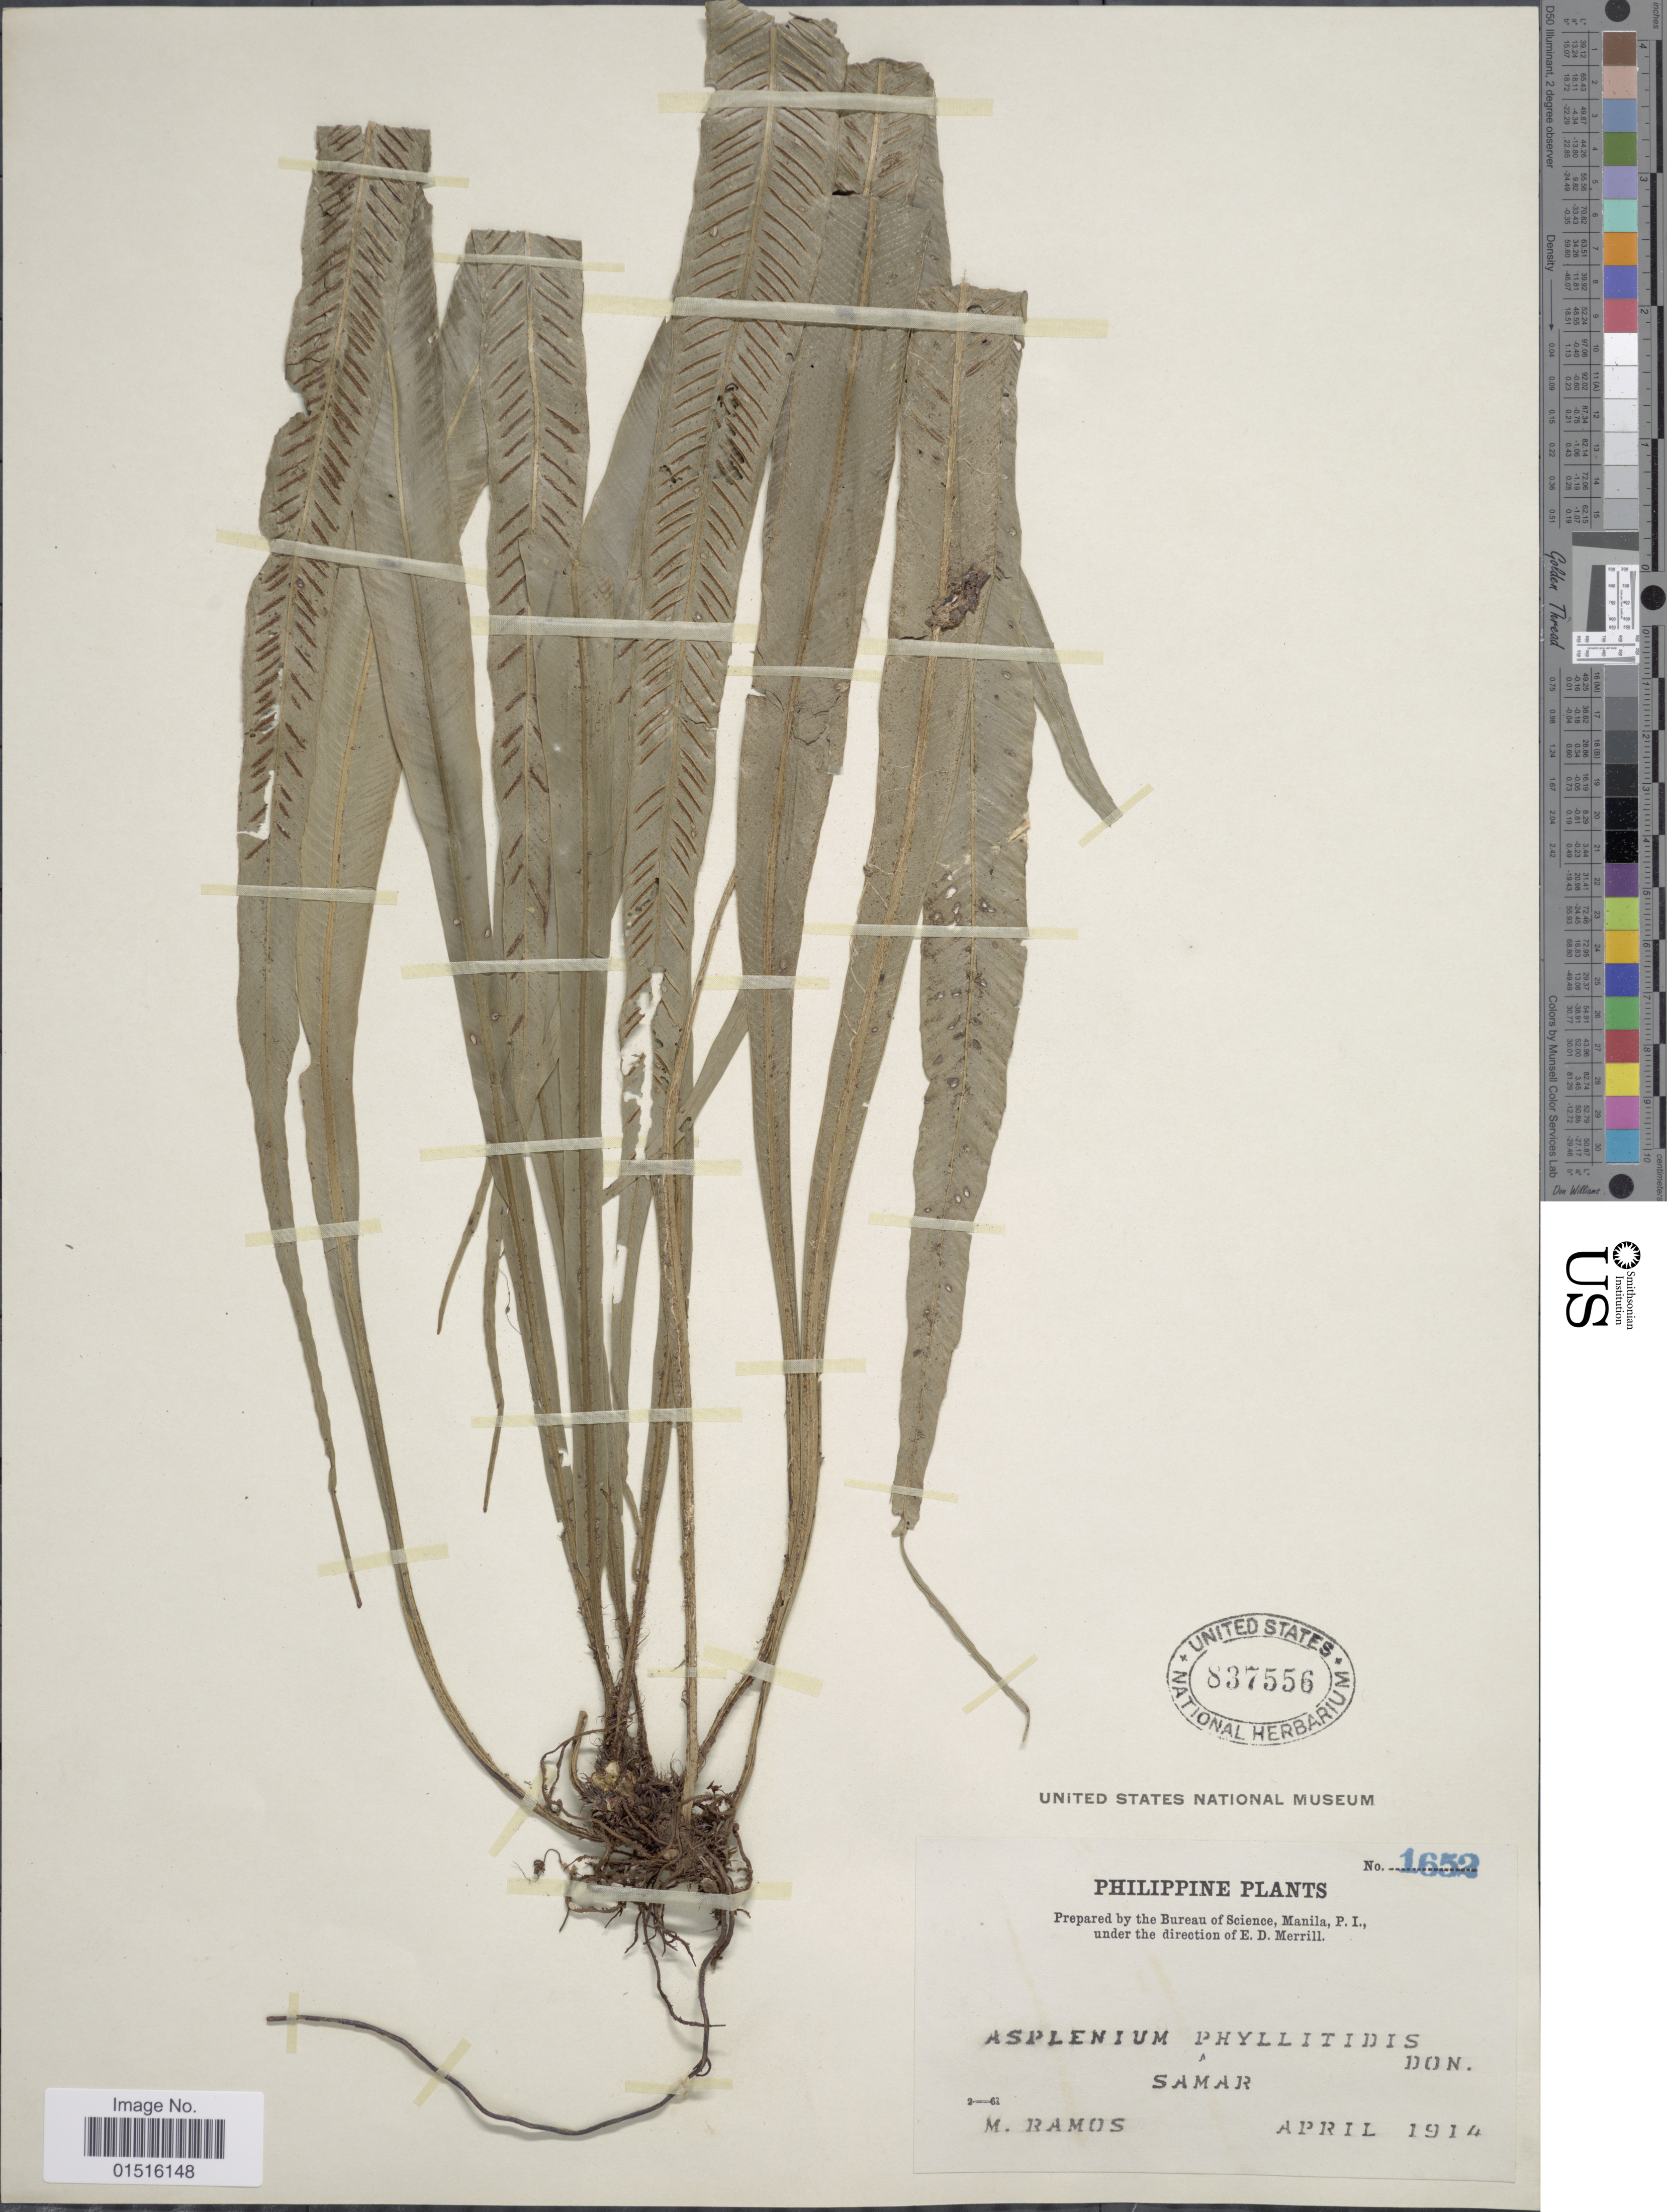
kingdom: Plantae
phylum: Tracheophyta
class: Polypodiopsida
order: Polypodiales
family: Aspleniaceae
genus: Asplenium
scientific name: Asplenium apoense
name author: Copel.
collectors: M. Ramos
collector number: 1652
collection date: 1914-04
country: Philippines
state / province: Eastern Visayas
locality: Samar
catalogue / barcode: US 837556